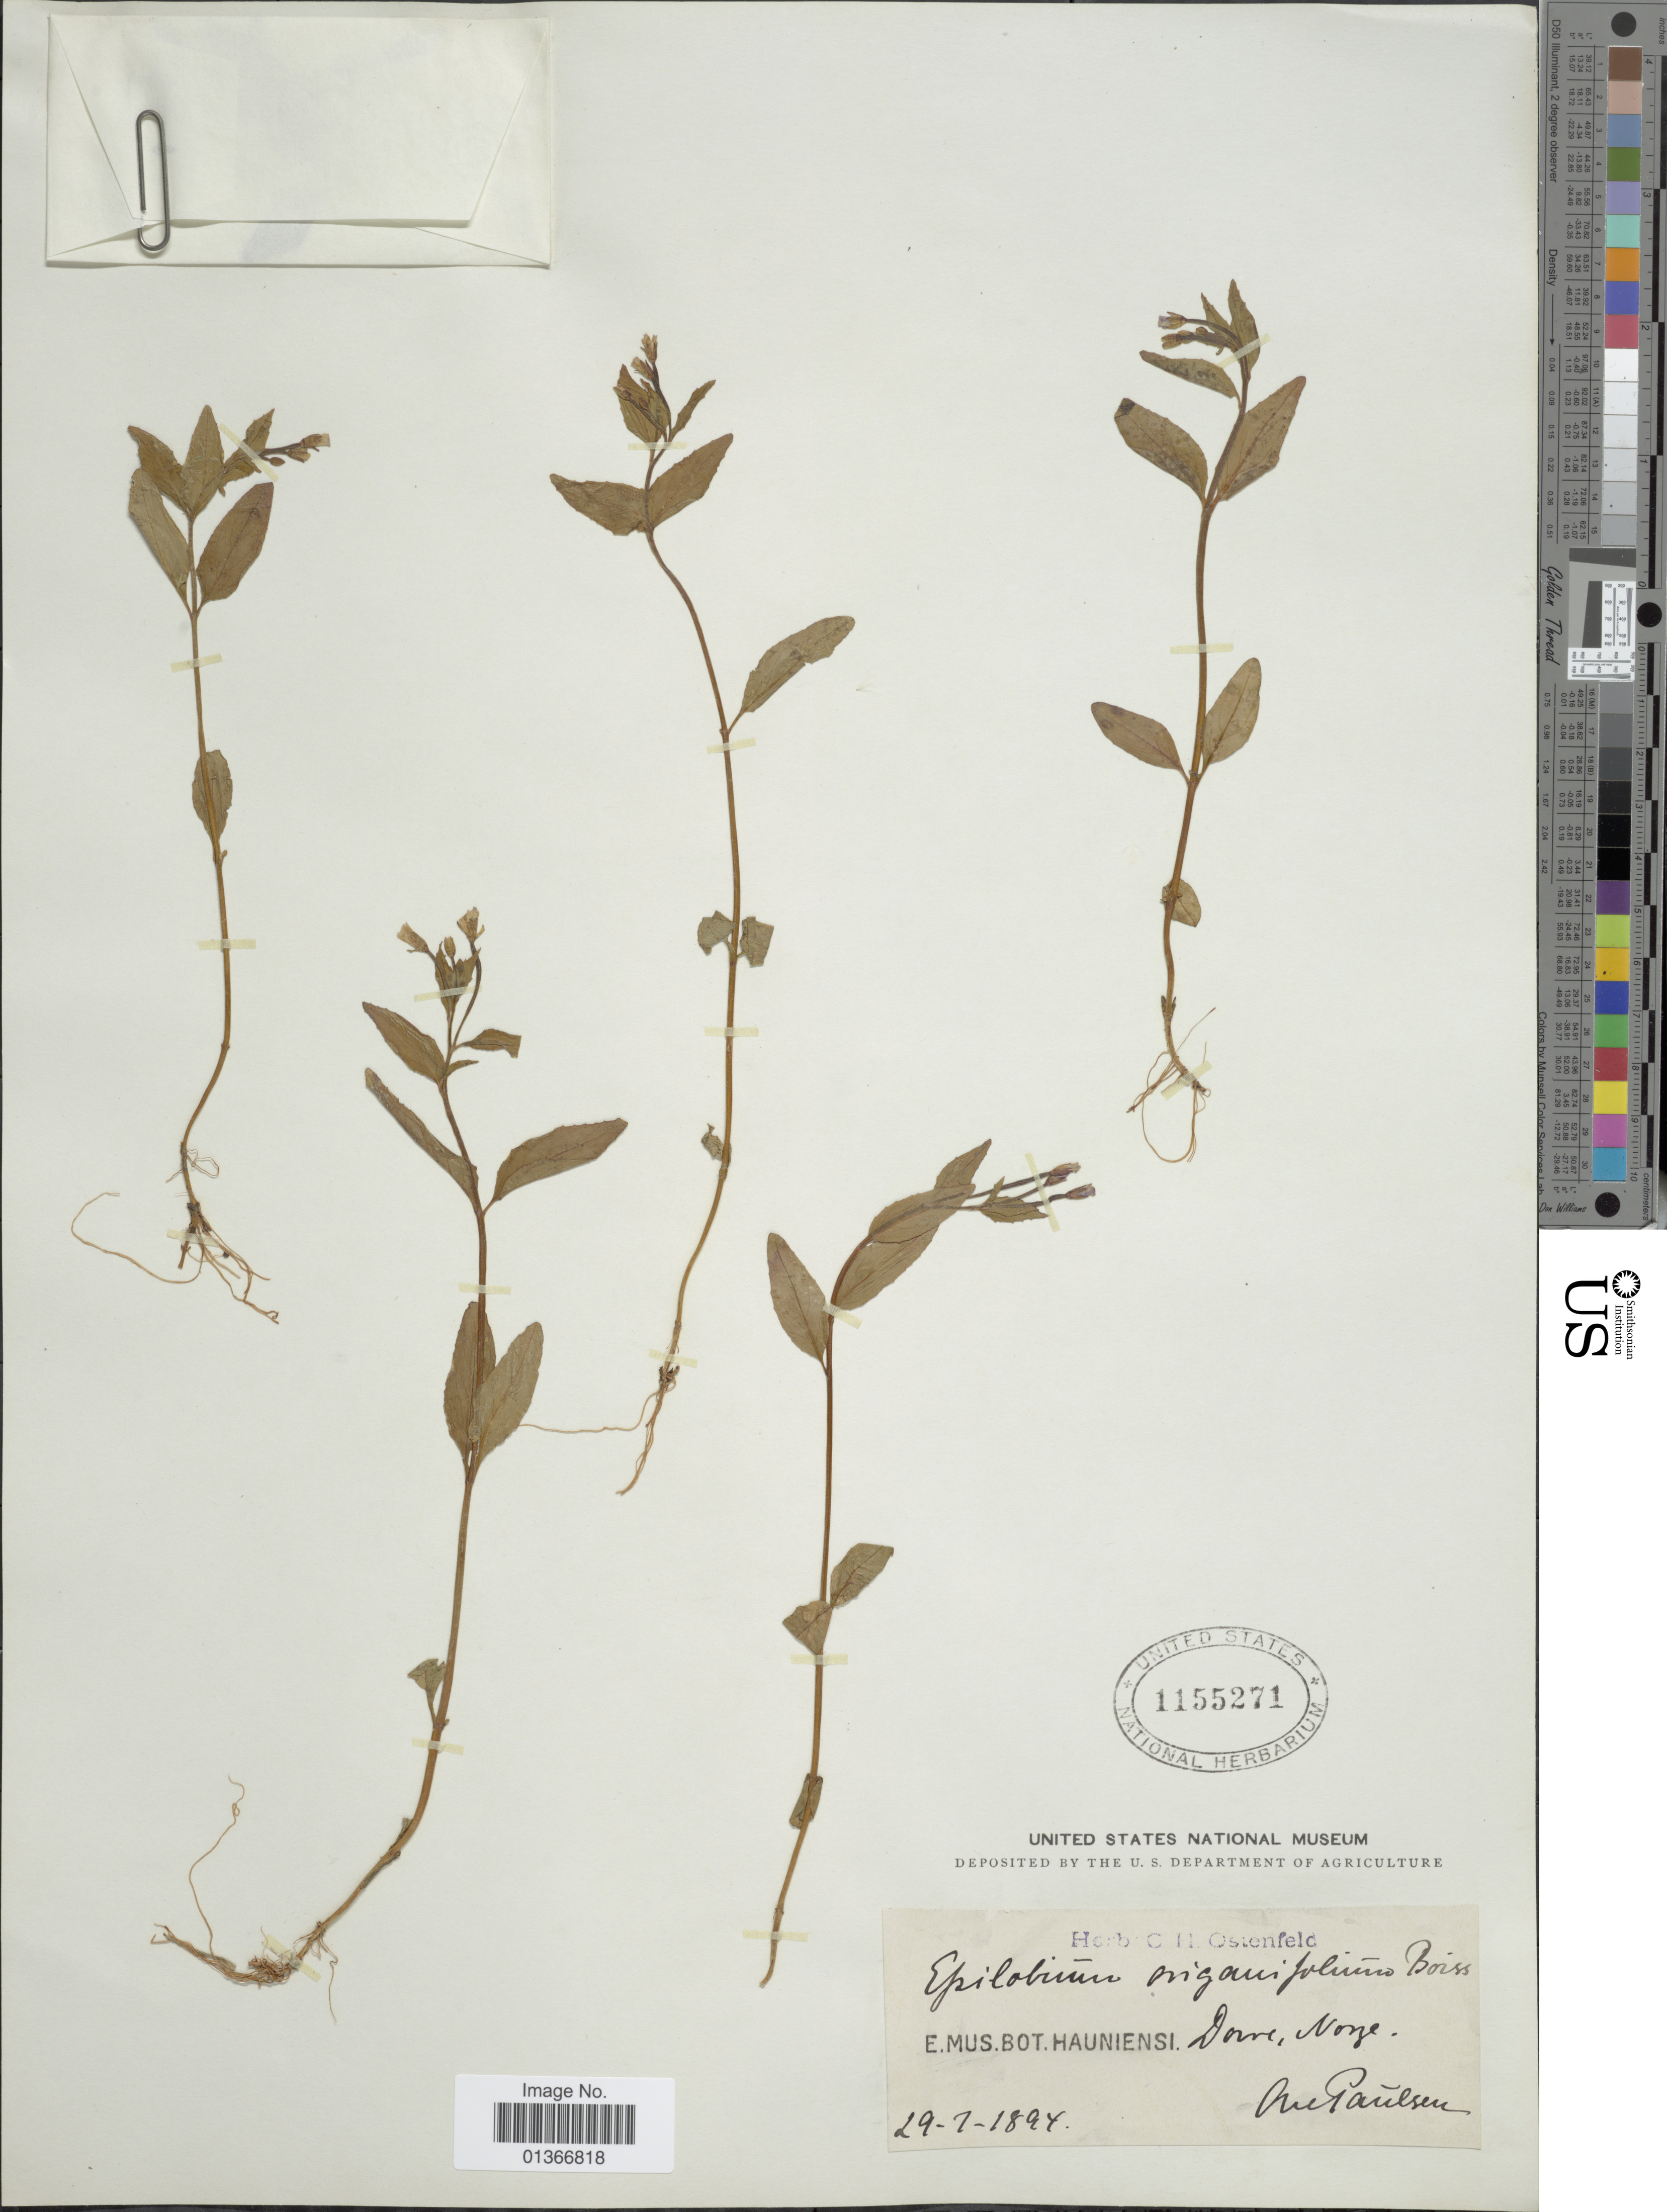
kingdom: Plantae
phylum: Tracheophyta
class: Magnoliopsida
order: Myrtales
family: Onagraceae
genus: Epilobium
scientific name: Epilobium alsinifolium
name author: Vill.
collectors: A. Paulsen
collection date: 1894-07-29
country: Norway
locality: Dovre, Norge.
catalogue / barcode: US 1155271